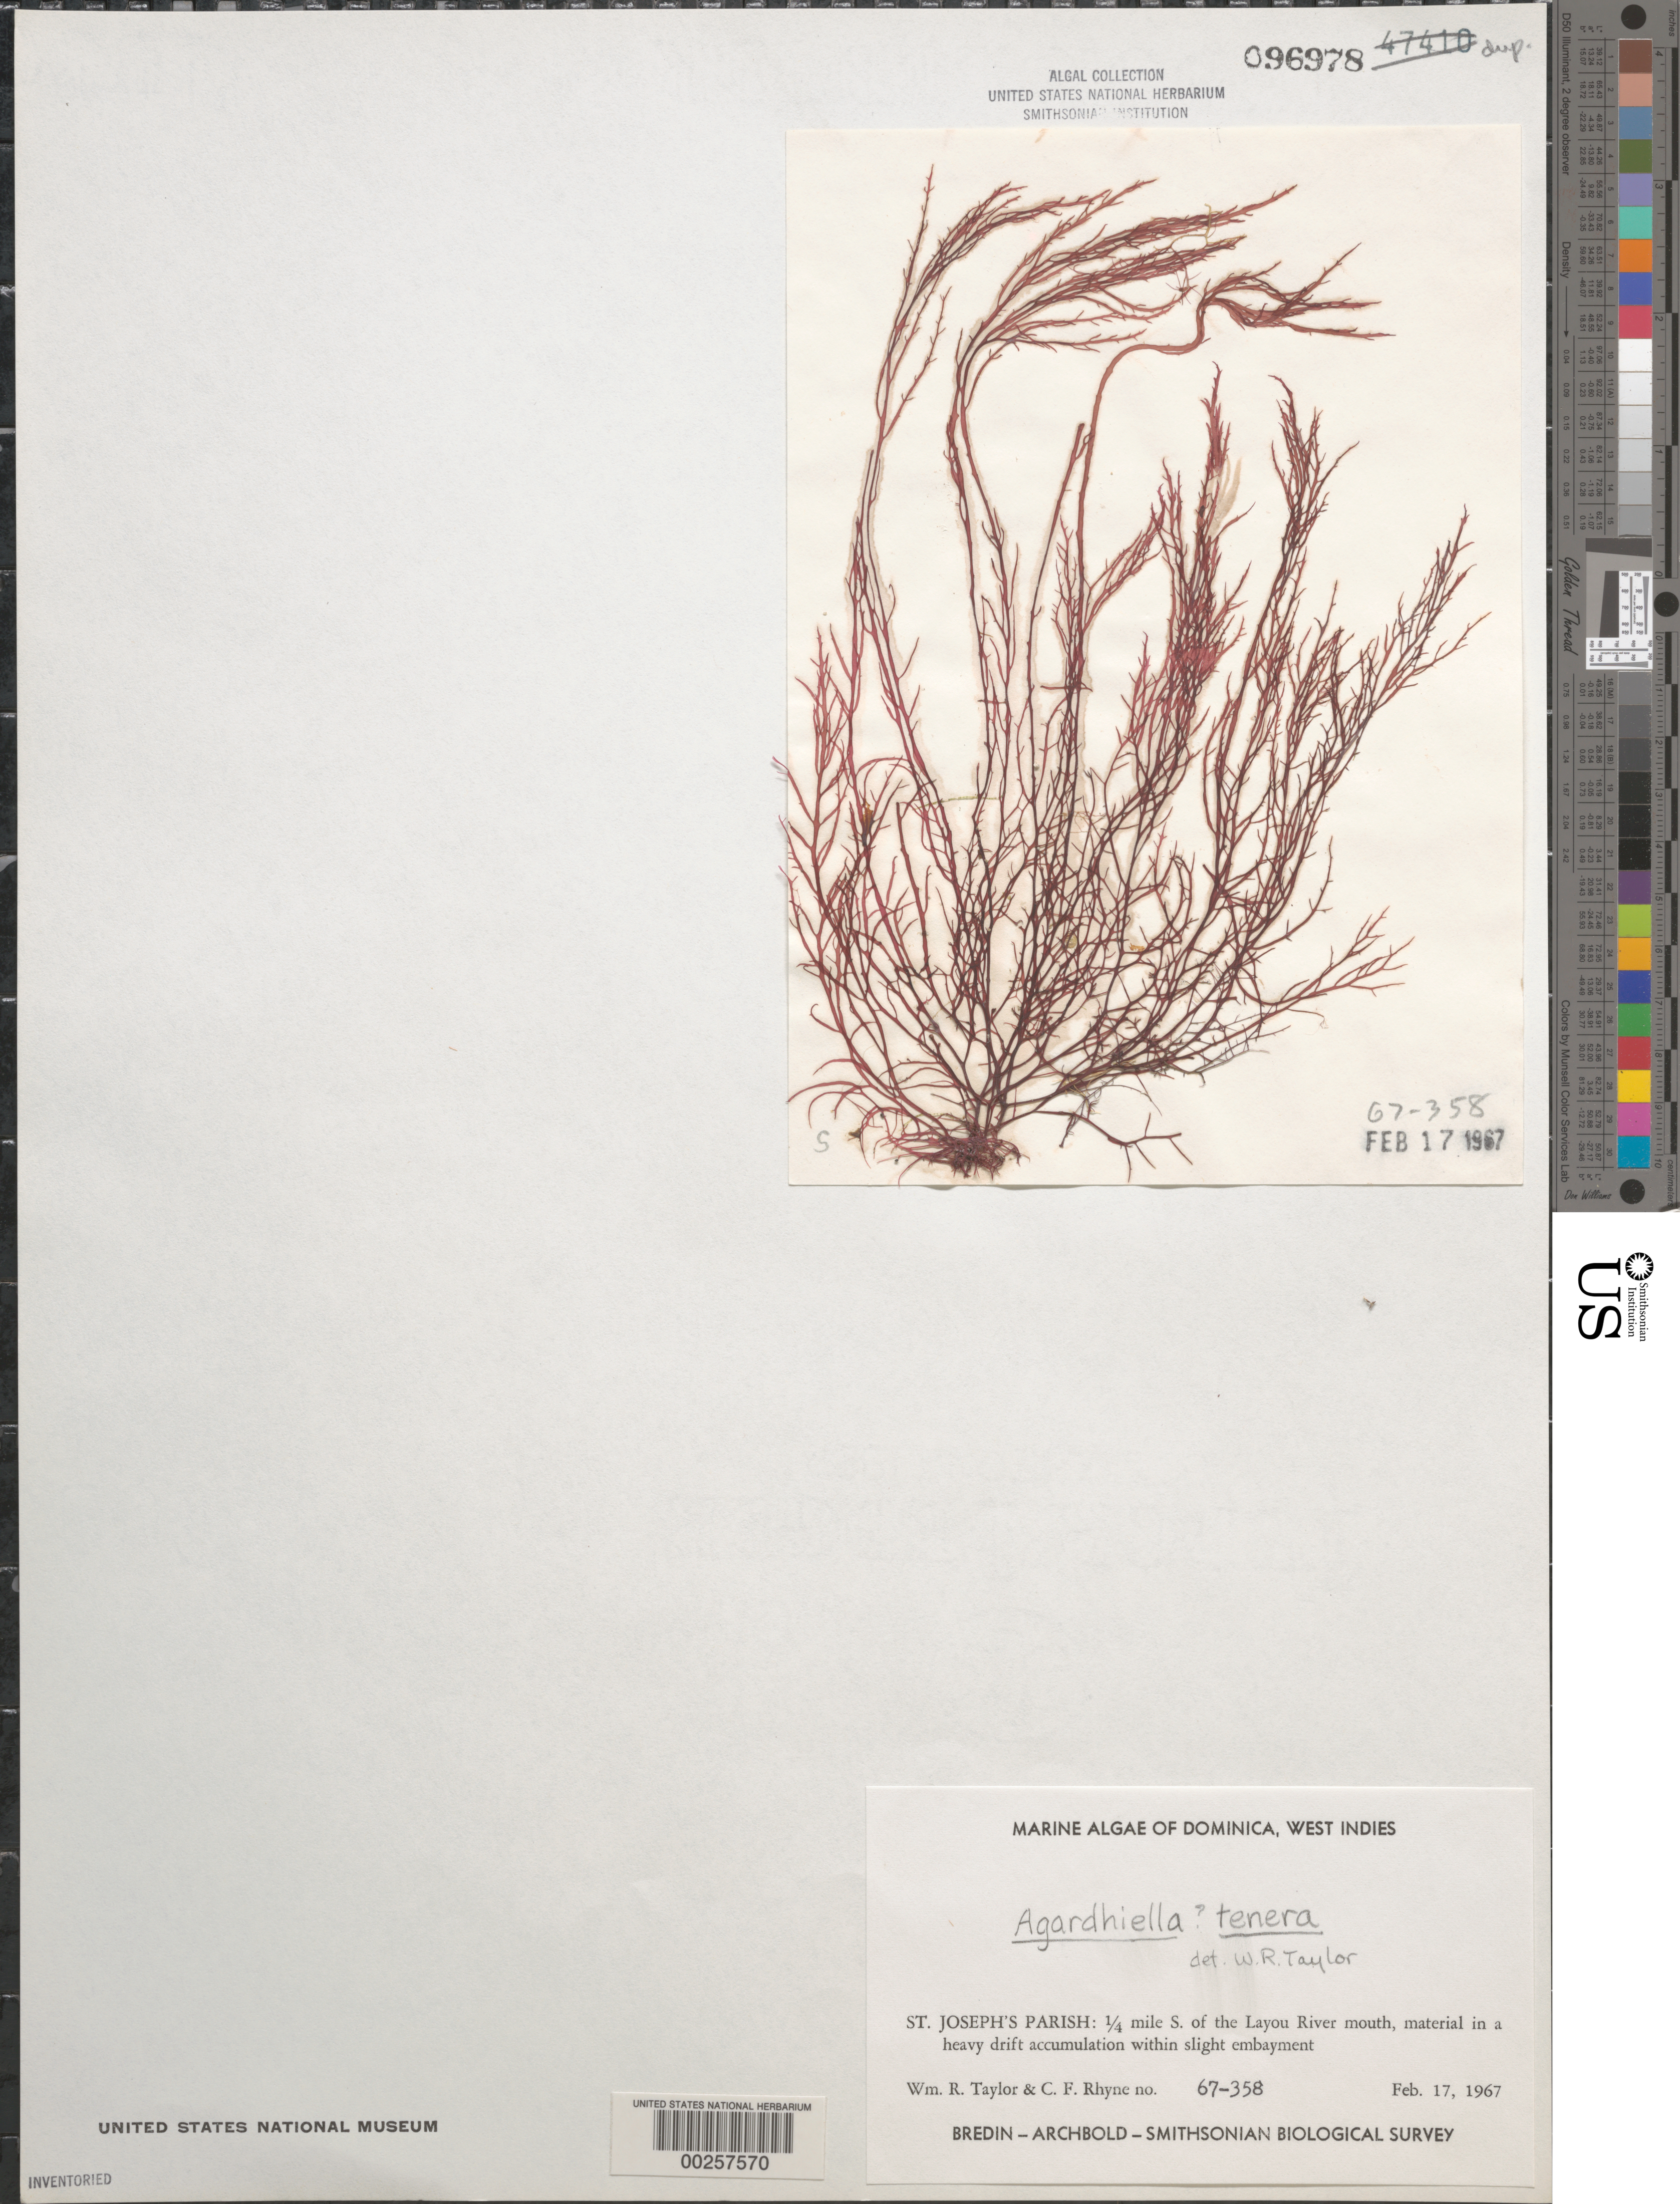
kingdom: Plantae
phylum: Rhodophyta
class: Florideophyceae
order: Gigartinales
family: Solieriaceae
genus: Agardhiella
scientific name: Agardhiella tenera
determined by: Taylor, William R.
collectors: W. R. Taylor & C. Rhyne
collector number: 67-358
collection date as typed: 17 Feb 1967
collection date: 1967-02-17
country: Dominica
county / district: St. Joseph's Parish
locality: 0.25 mile south of Layou River mouth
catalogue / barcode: US 96978